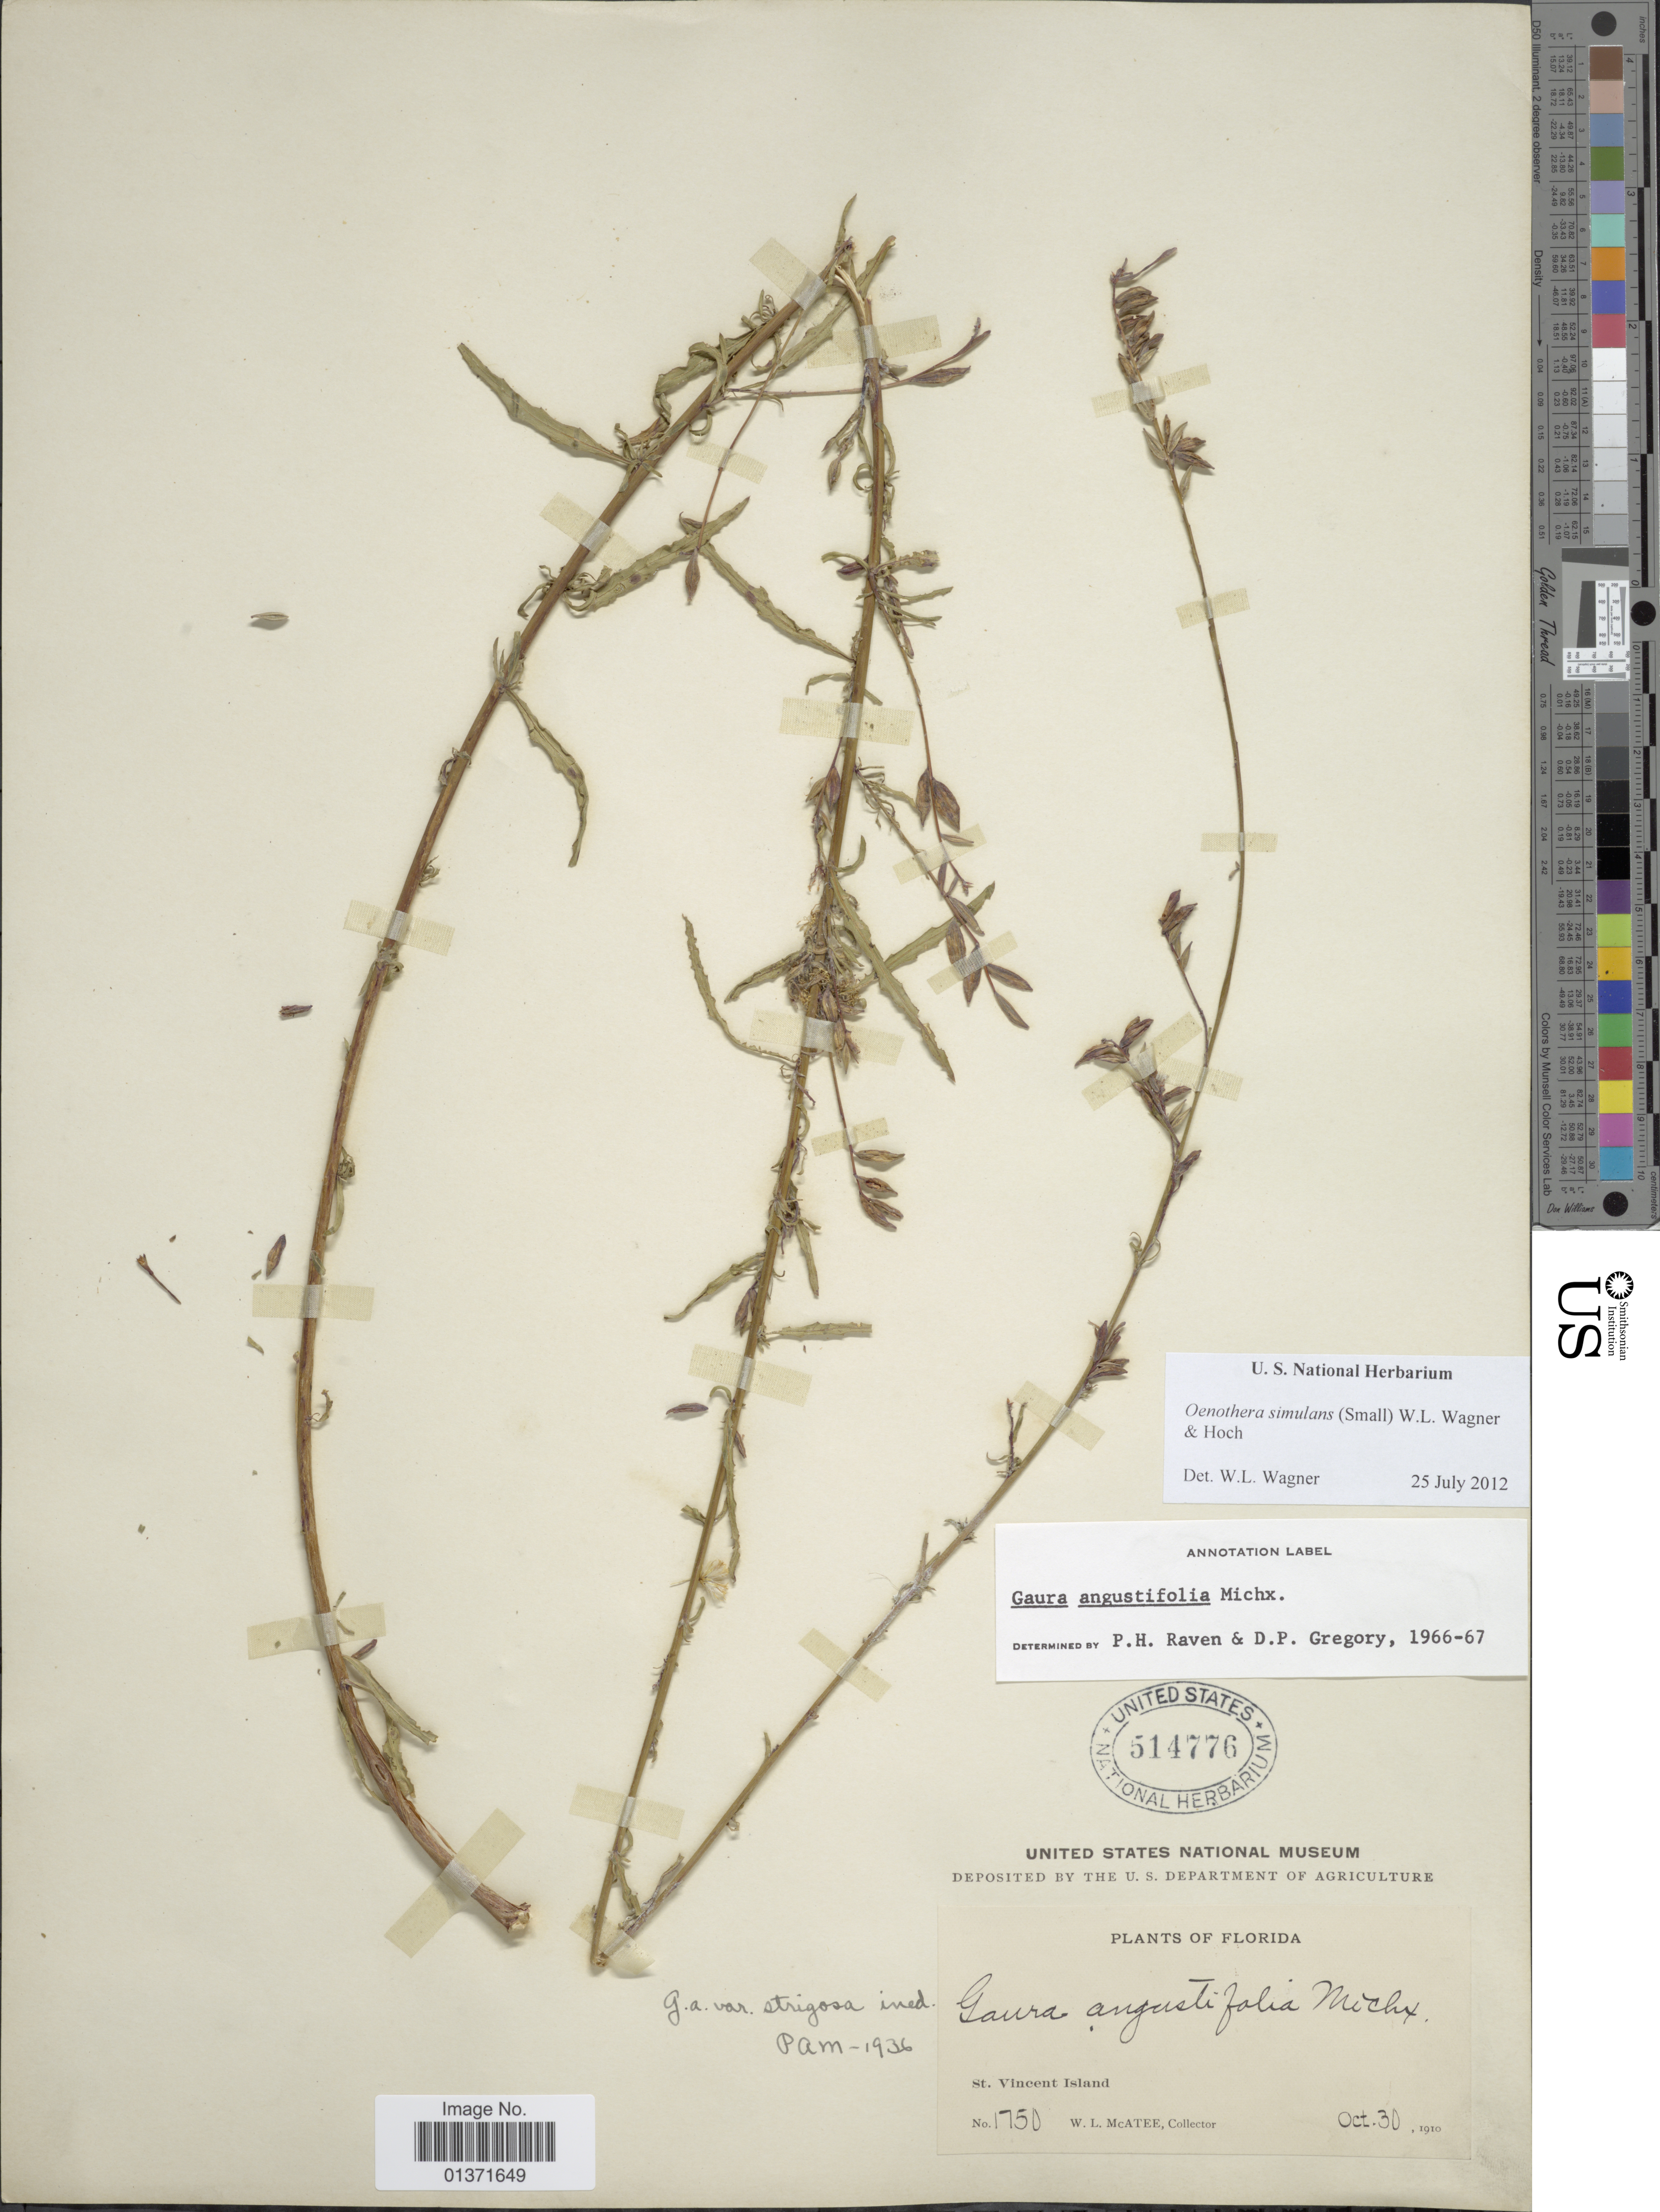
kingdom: Plantae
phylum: Tracheophyta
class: Magnoliopsida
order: Myrtales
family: Onagraceae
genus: Oenothera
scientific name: Oenothera simulans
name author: Michx.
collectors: W. McAtee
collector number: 1750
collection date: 1910-10-30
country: United States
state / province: Florida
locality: Florida, St. Vicnent Island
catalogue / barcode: US 514776